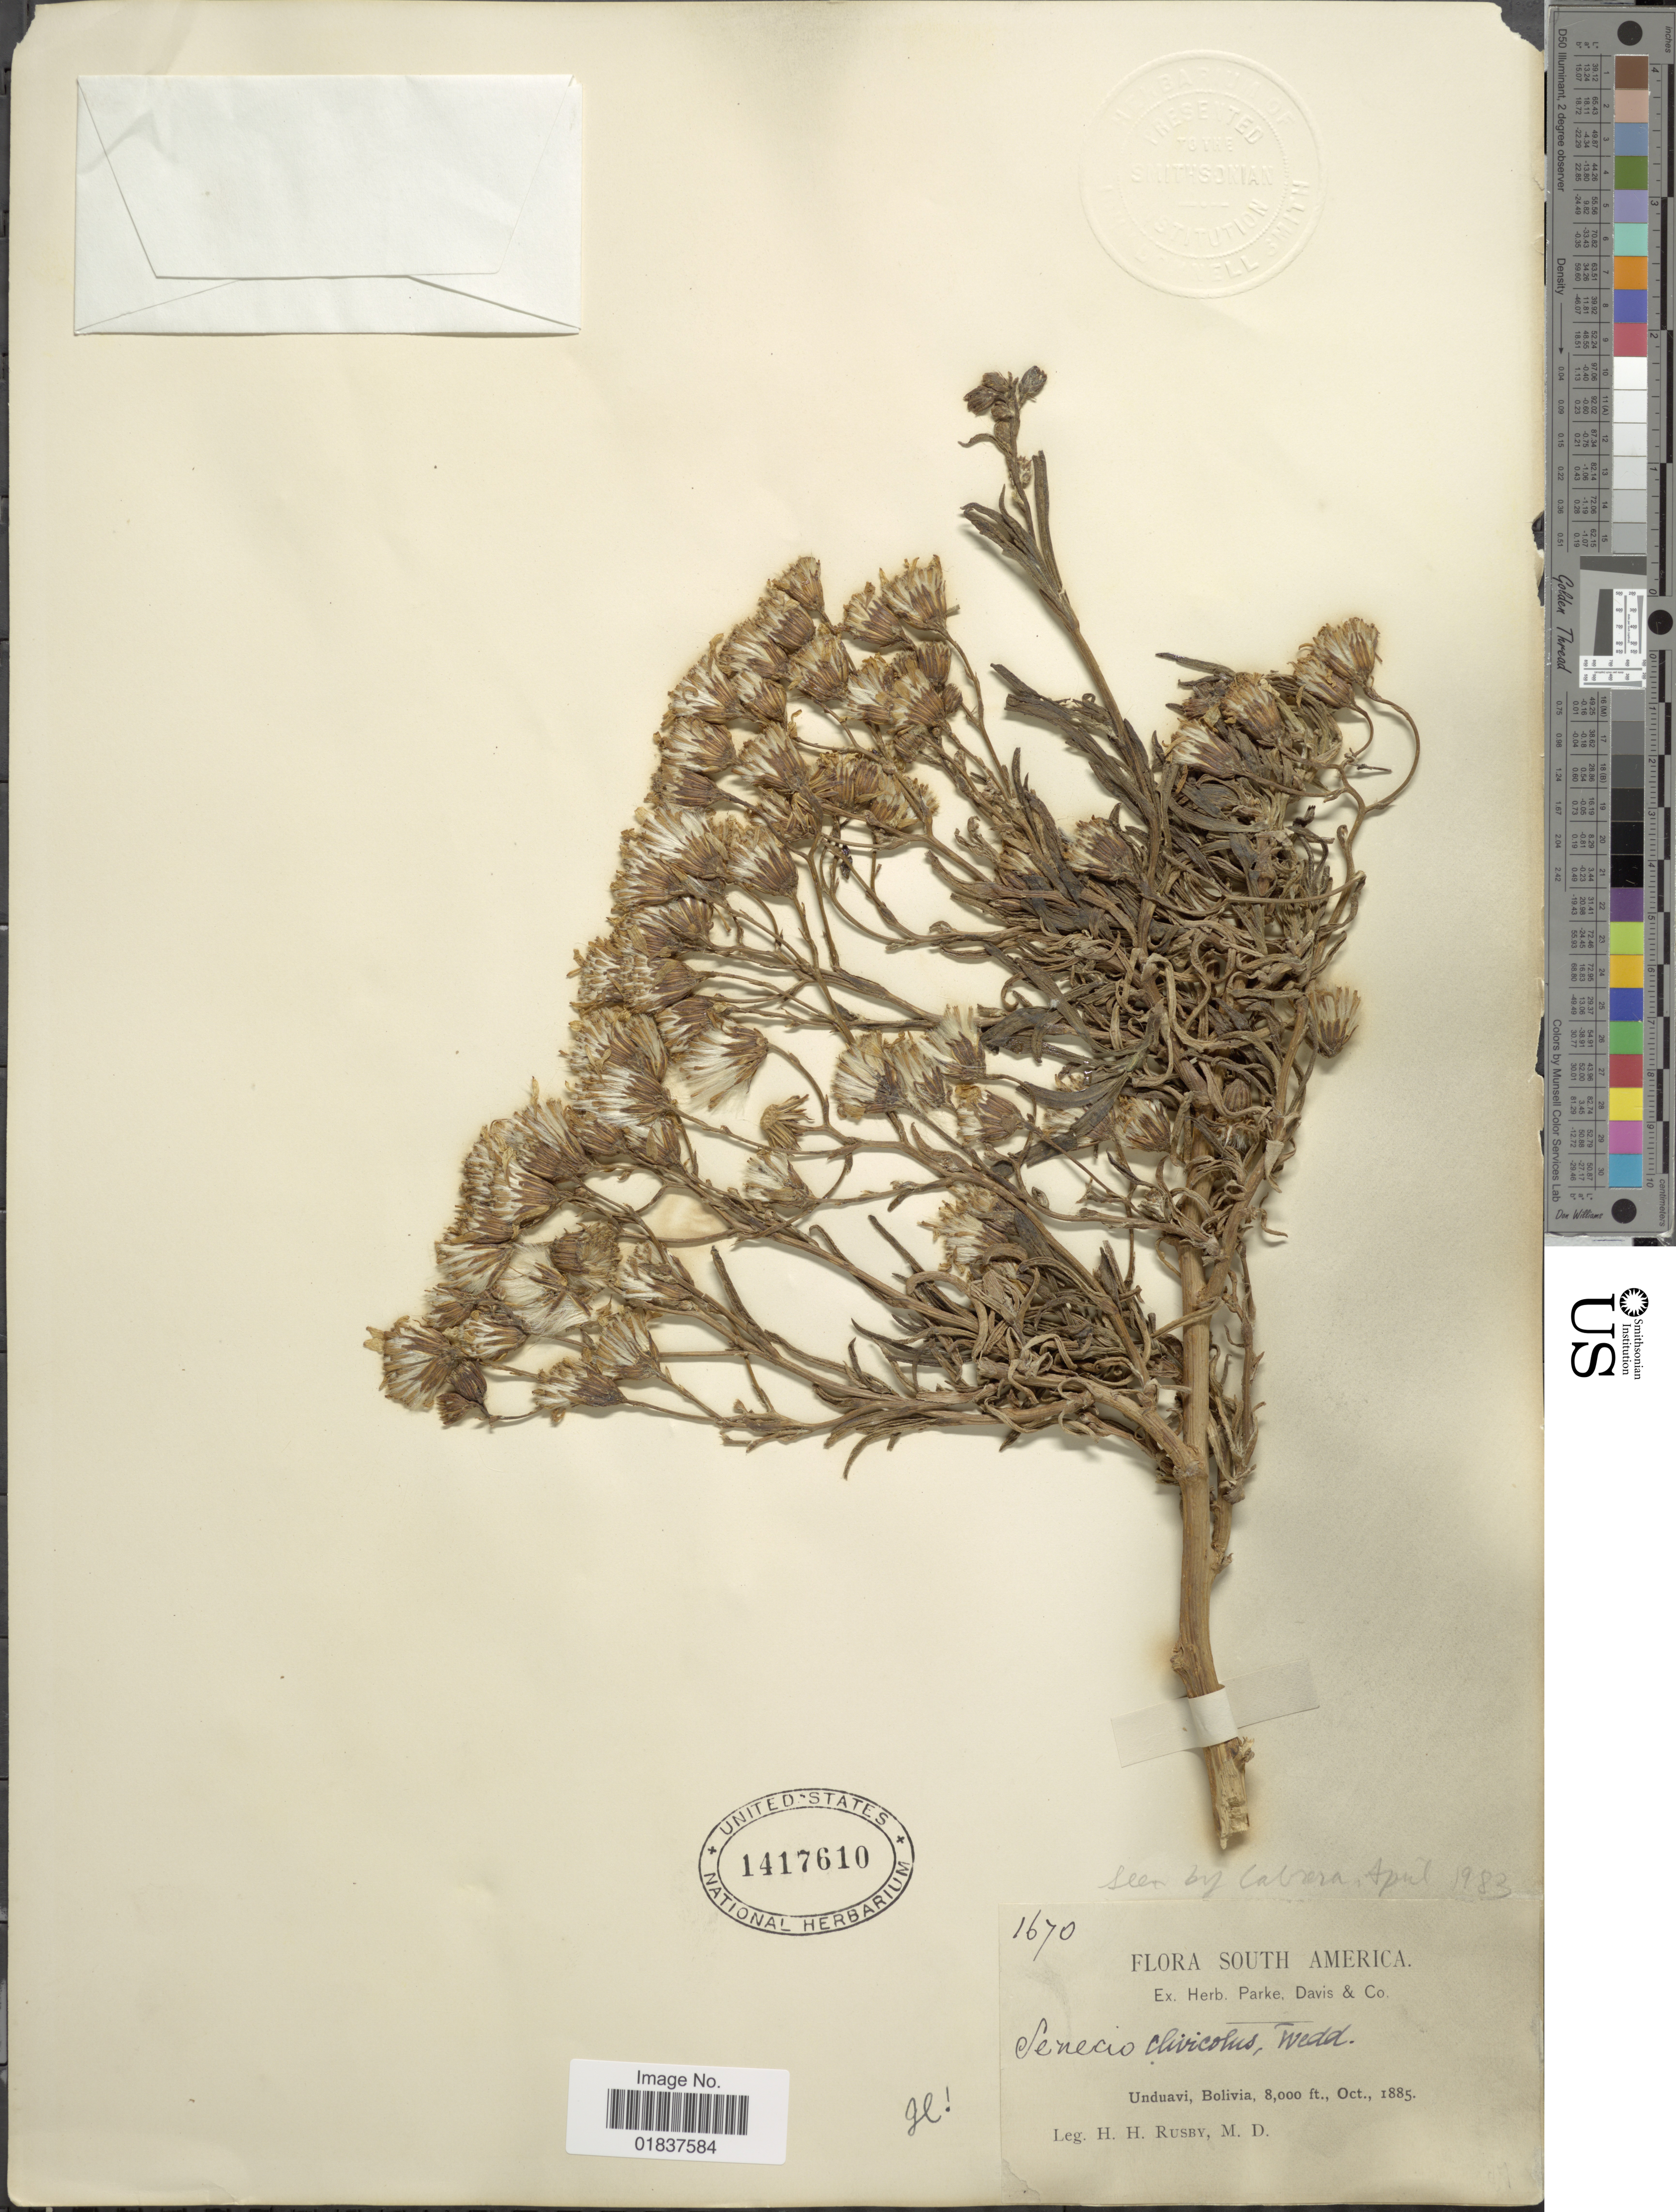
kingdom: Plantae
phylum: Tracheophyta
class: Magnoliopsida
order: Asterales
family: Asteraceae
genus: Senecio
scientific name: Senecio clivicola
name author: Wedd.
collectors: H. H. Rusby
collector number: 1670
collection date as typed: Oct., 1885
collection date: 1885-10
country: Bolivia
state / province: La Paz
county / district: Nor Yungas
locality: Unduavi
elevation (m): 2438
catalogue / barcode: US 1417610